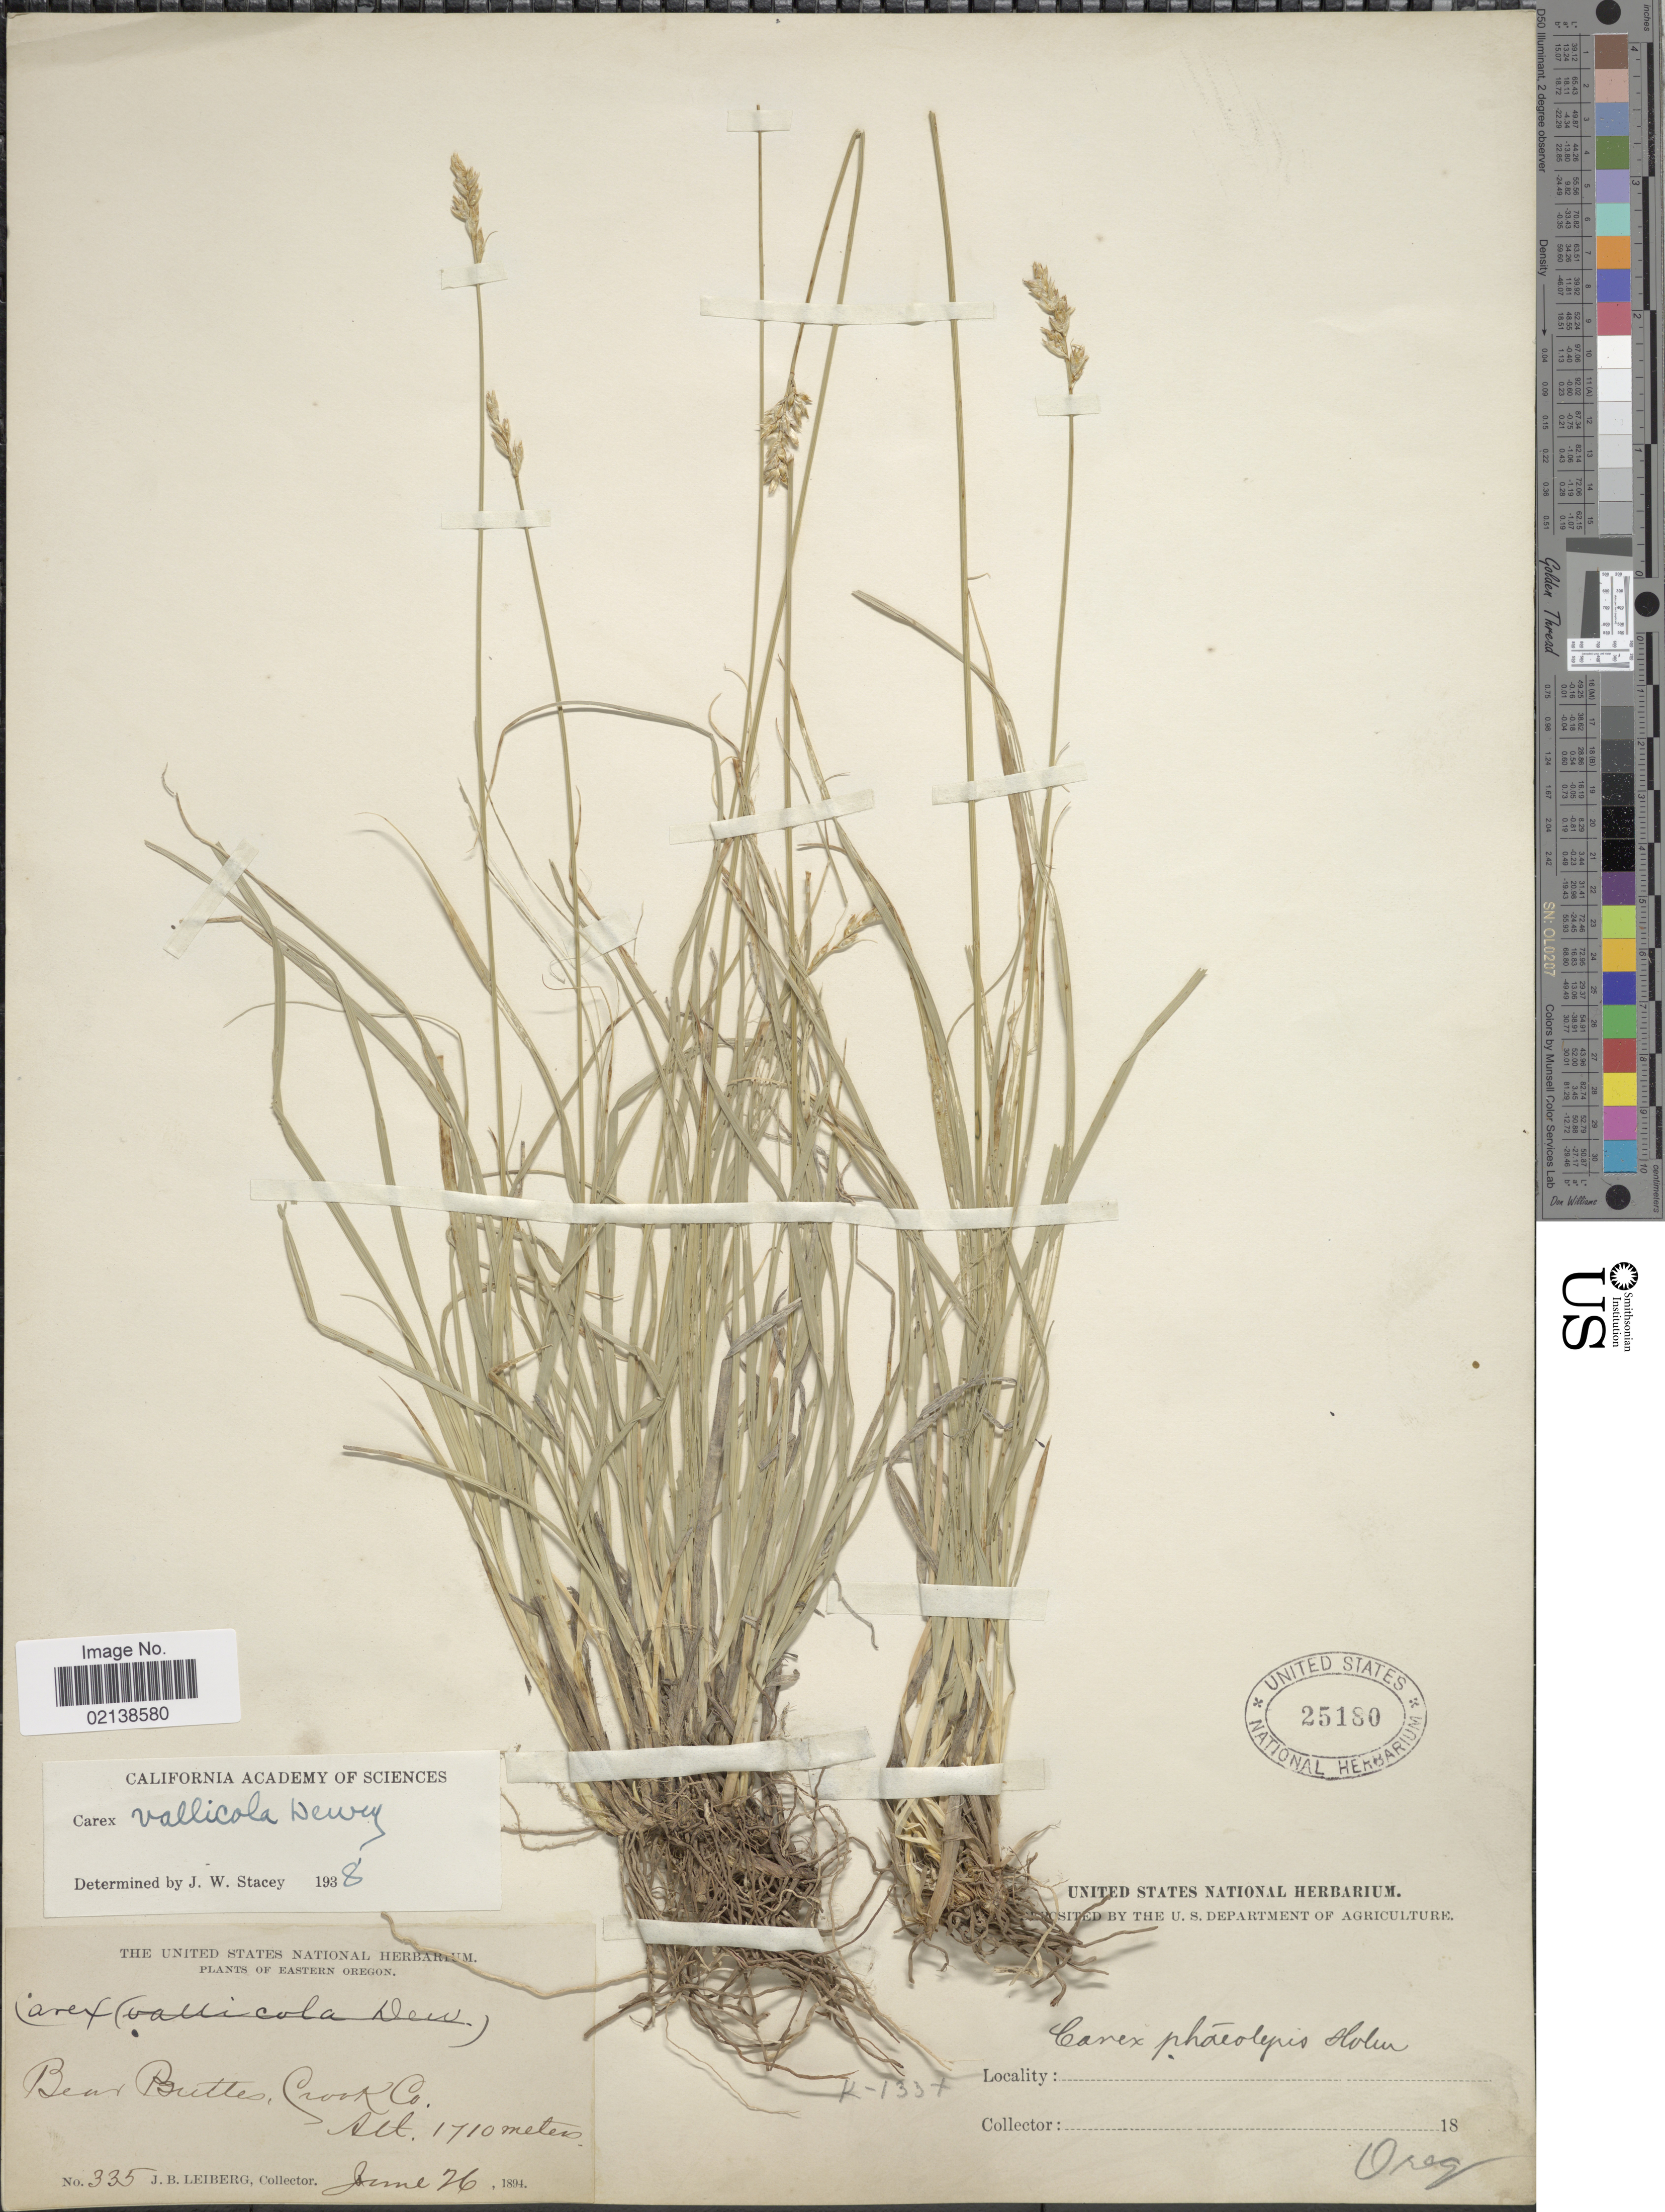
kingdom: Plantae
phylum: Tracheophyta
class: Liliopsida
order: Poales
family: Cyperaceae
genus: Carex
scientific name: Carex vallicola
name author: Dewey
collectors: J. B. Leiberg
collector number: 335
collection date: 1894-06-26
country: United States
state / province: Oregon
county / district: Crook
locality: Eastern Oregon, Bear Buttes, Crook Co.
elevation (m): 1710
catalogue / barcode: US 25180